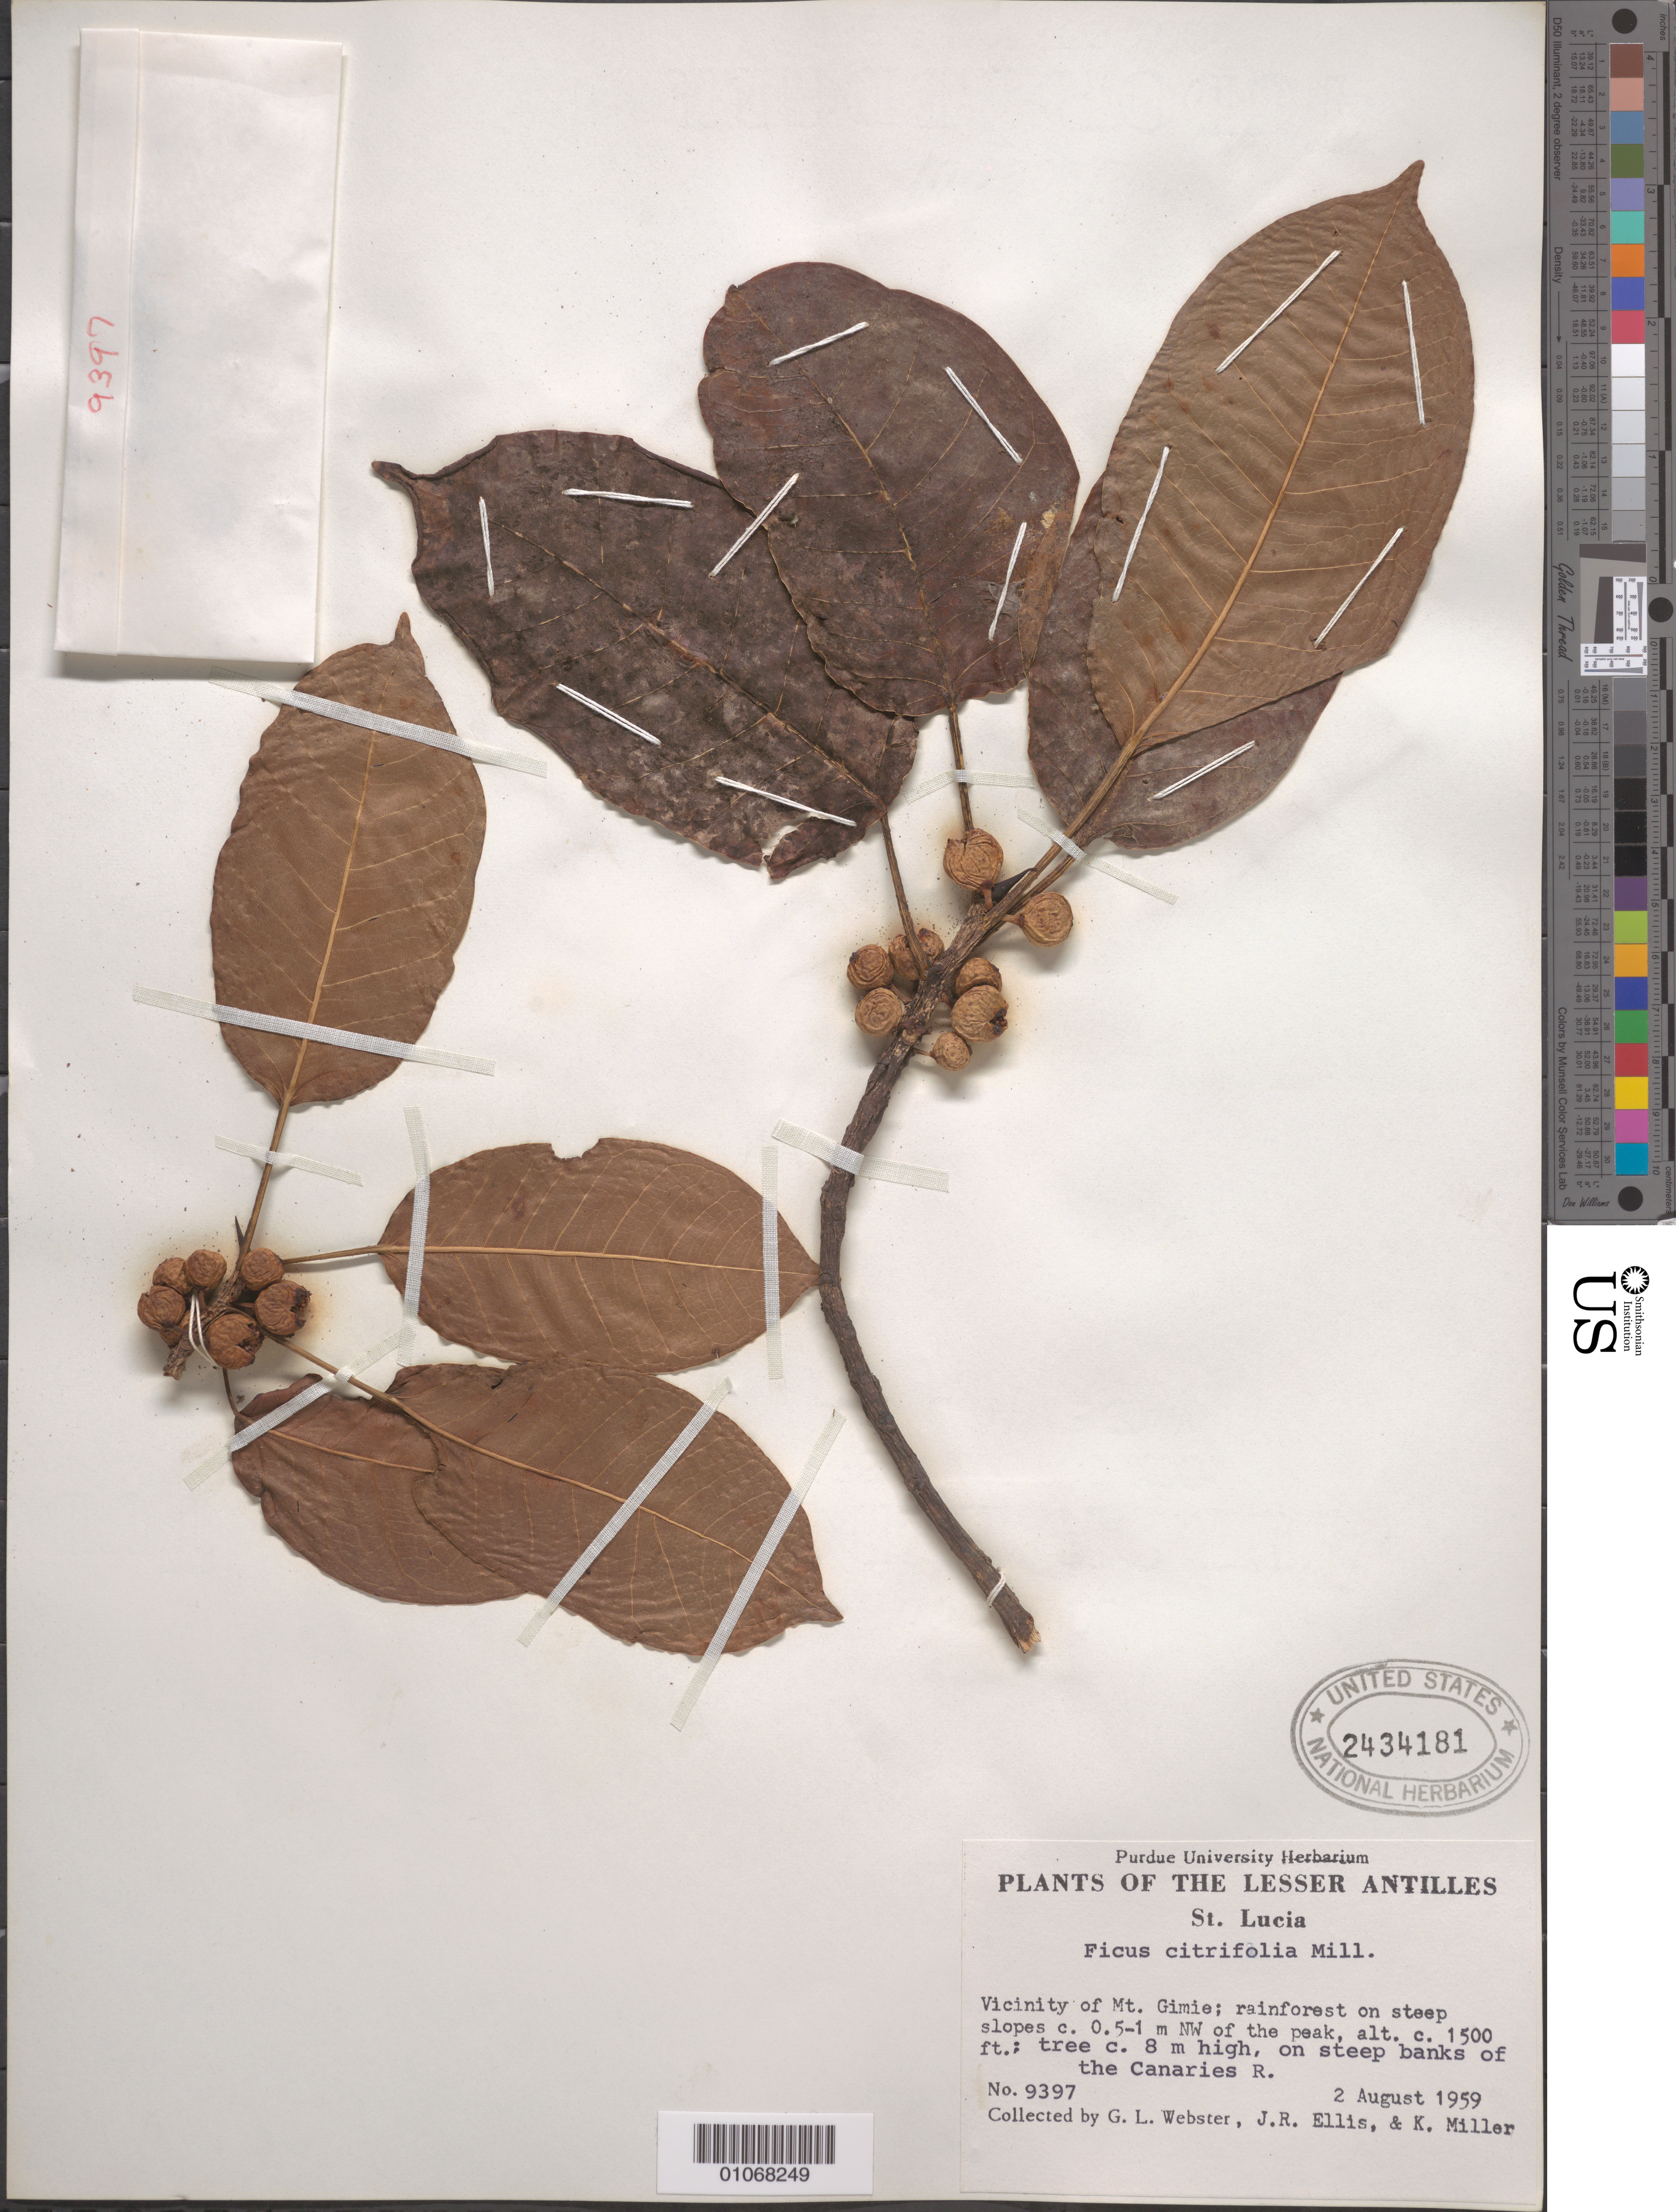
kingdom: Plantae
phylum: Tracheophyta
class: Magnoliopsida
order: Rosales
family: Moraceae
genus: Ficus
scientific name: Ficus citrifolia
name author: Mill.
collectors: G. L. Webster, J. Ellis & K. Miller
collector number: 9397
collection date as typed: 02 Aug 1959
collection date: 1959-08-02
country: St. Lucia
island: St. Lucia I.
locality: Vicinity of Mt. Gimie: rainforest on steep slopes c. 0.5-1m. N.W. of the peak.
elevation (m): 457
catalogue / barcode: US 2434181